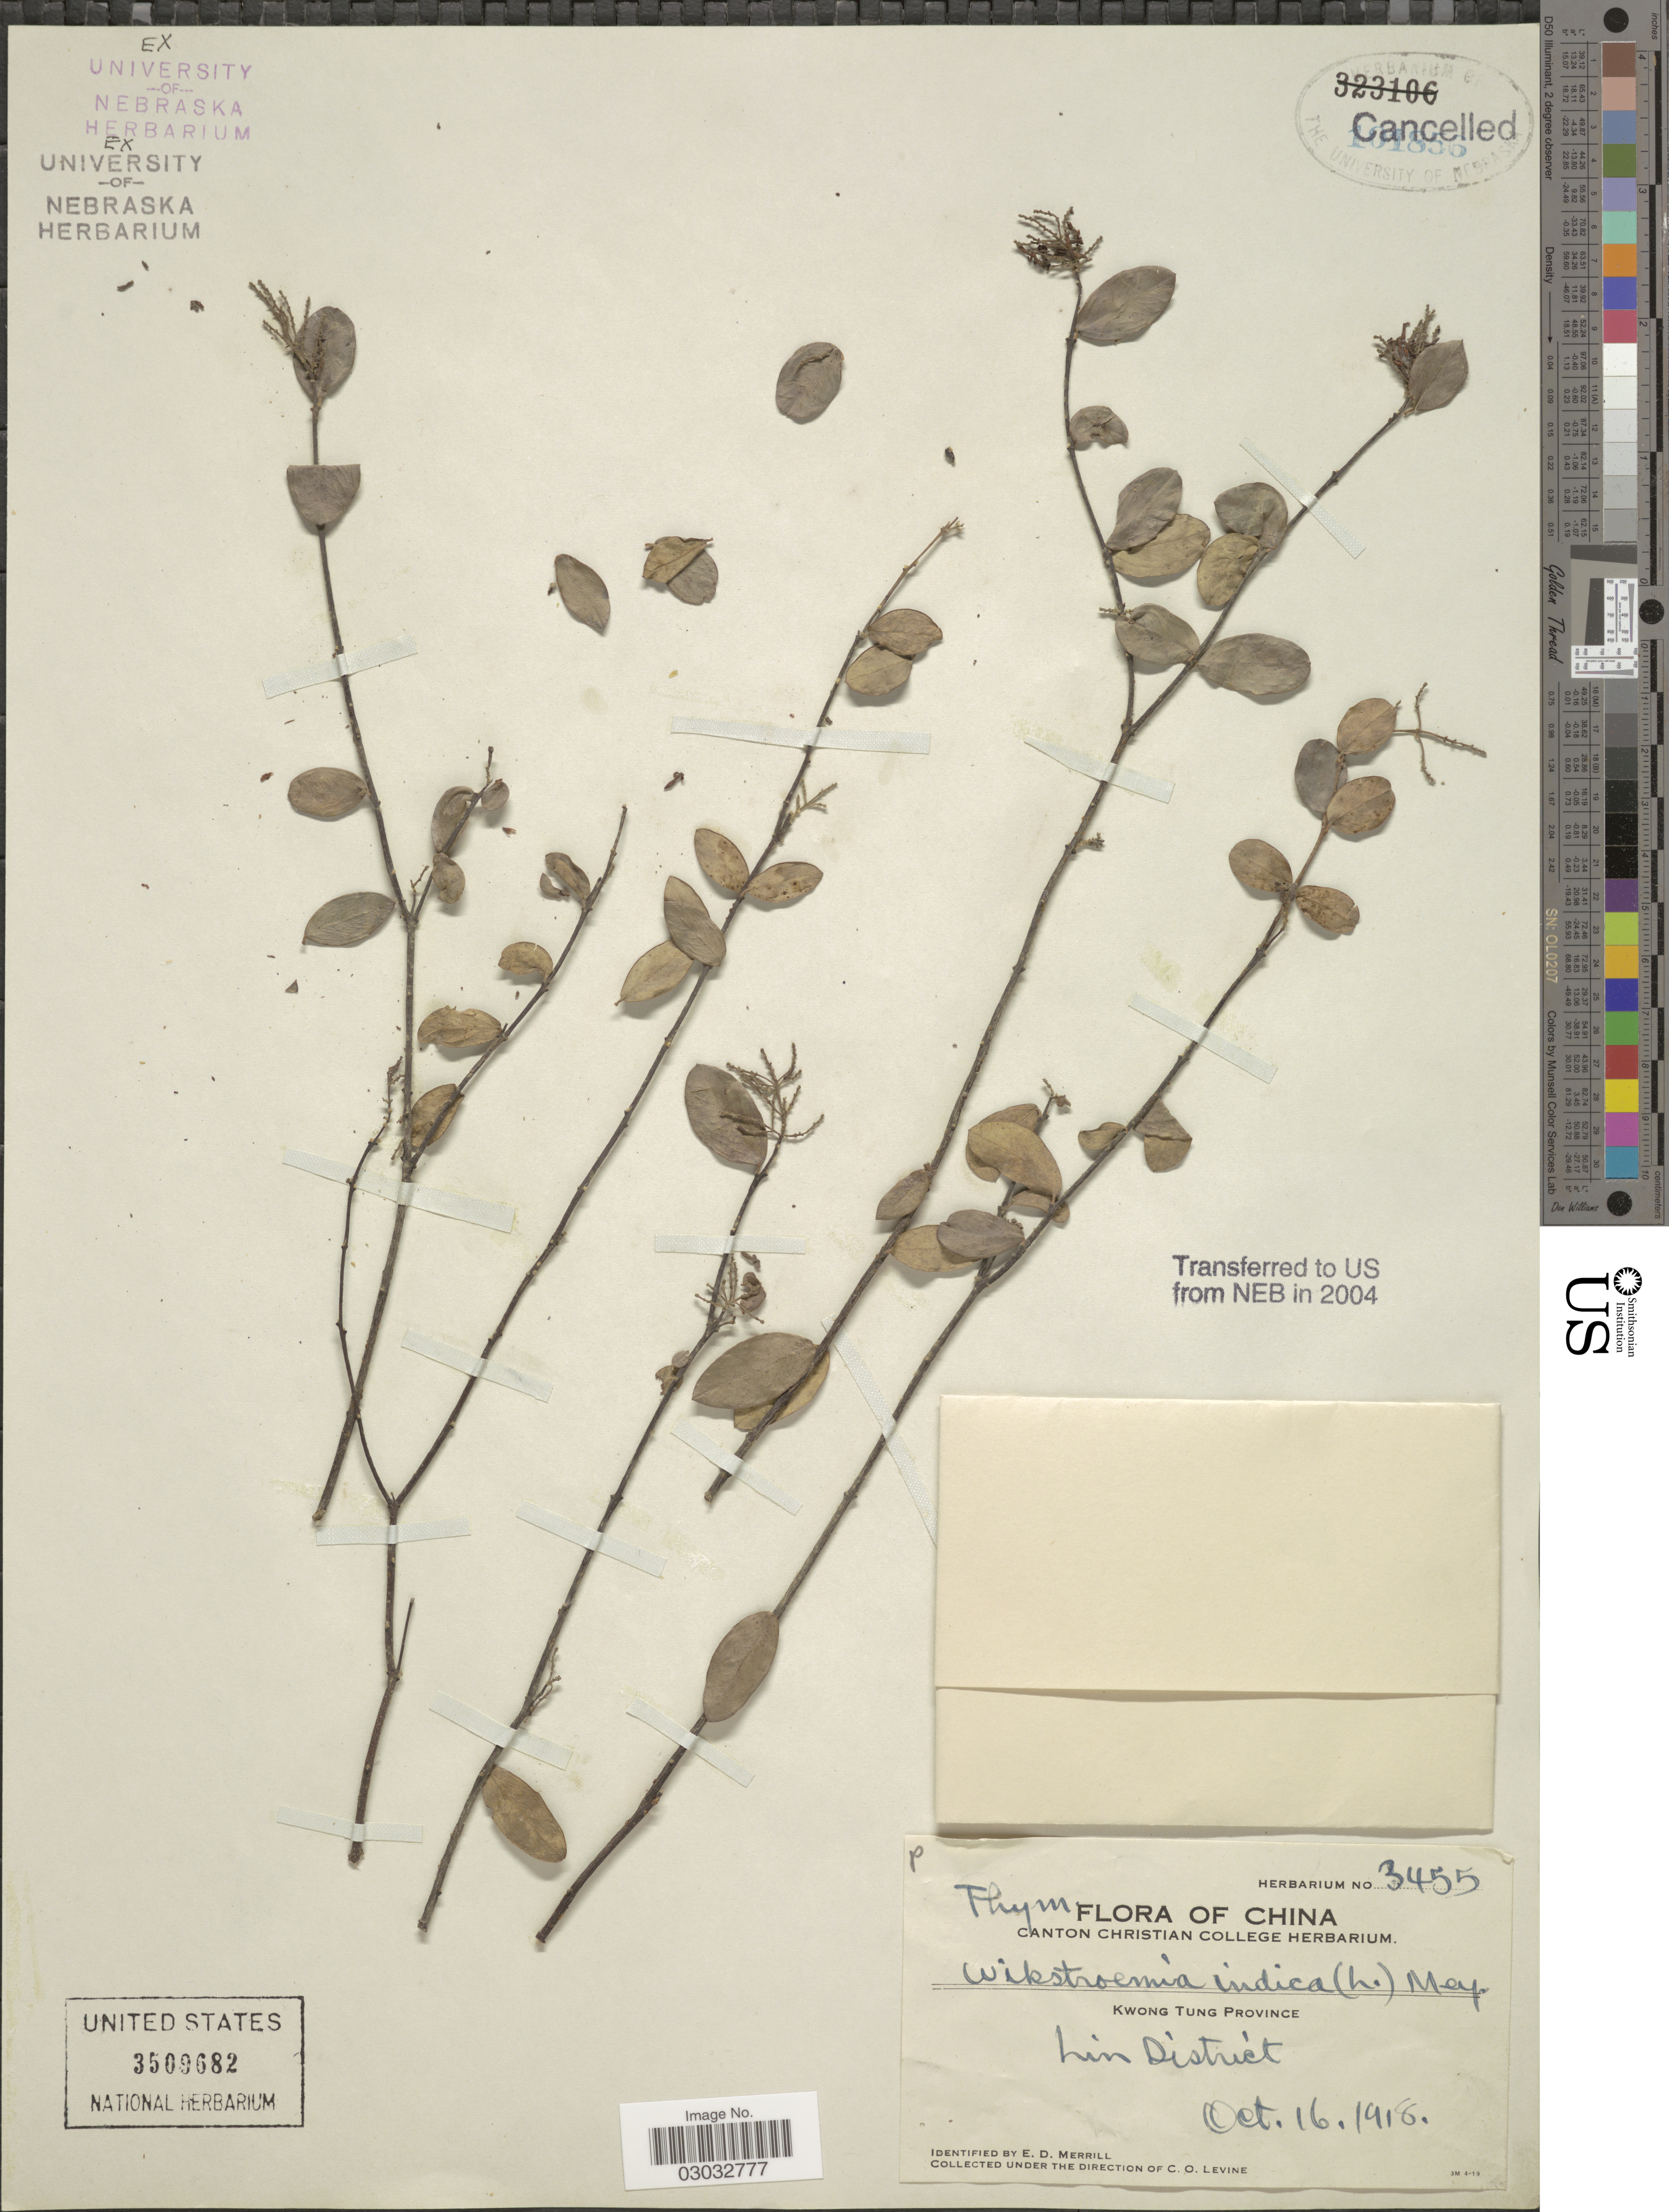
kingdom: Plantae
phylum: Tracheophyta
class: Magnoliopsida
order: Malvales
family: Thymelaeaceae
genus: Wikstroemia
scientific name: Wikstroemia indica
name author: (L.) C.A. Mey.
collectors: C. O. Levine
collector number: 3455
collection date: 1918-10-16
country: China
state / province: Guangdong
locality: Kwong Tung Province, Lin District.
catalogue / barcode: US 3509682